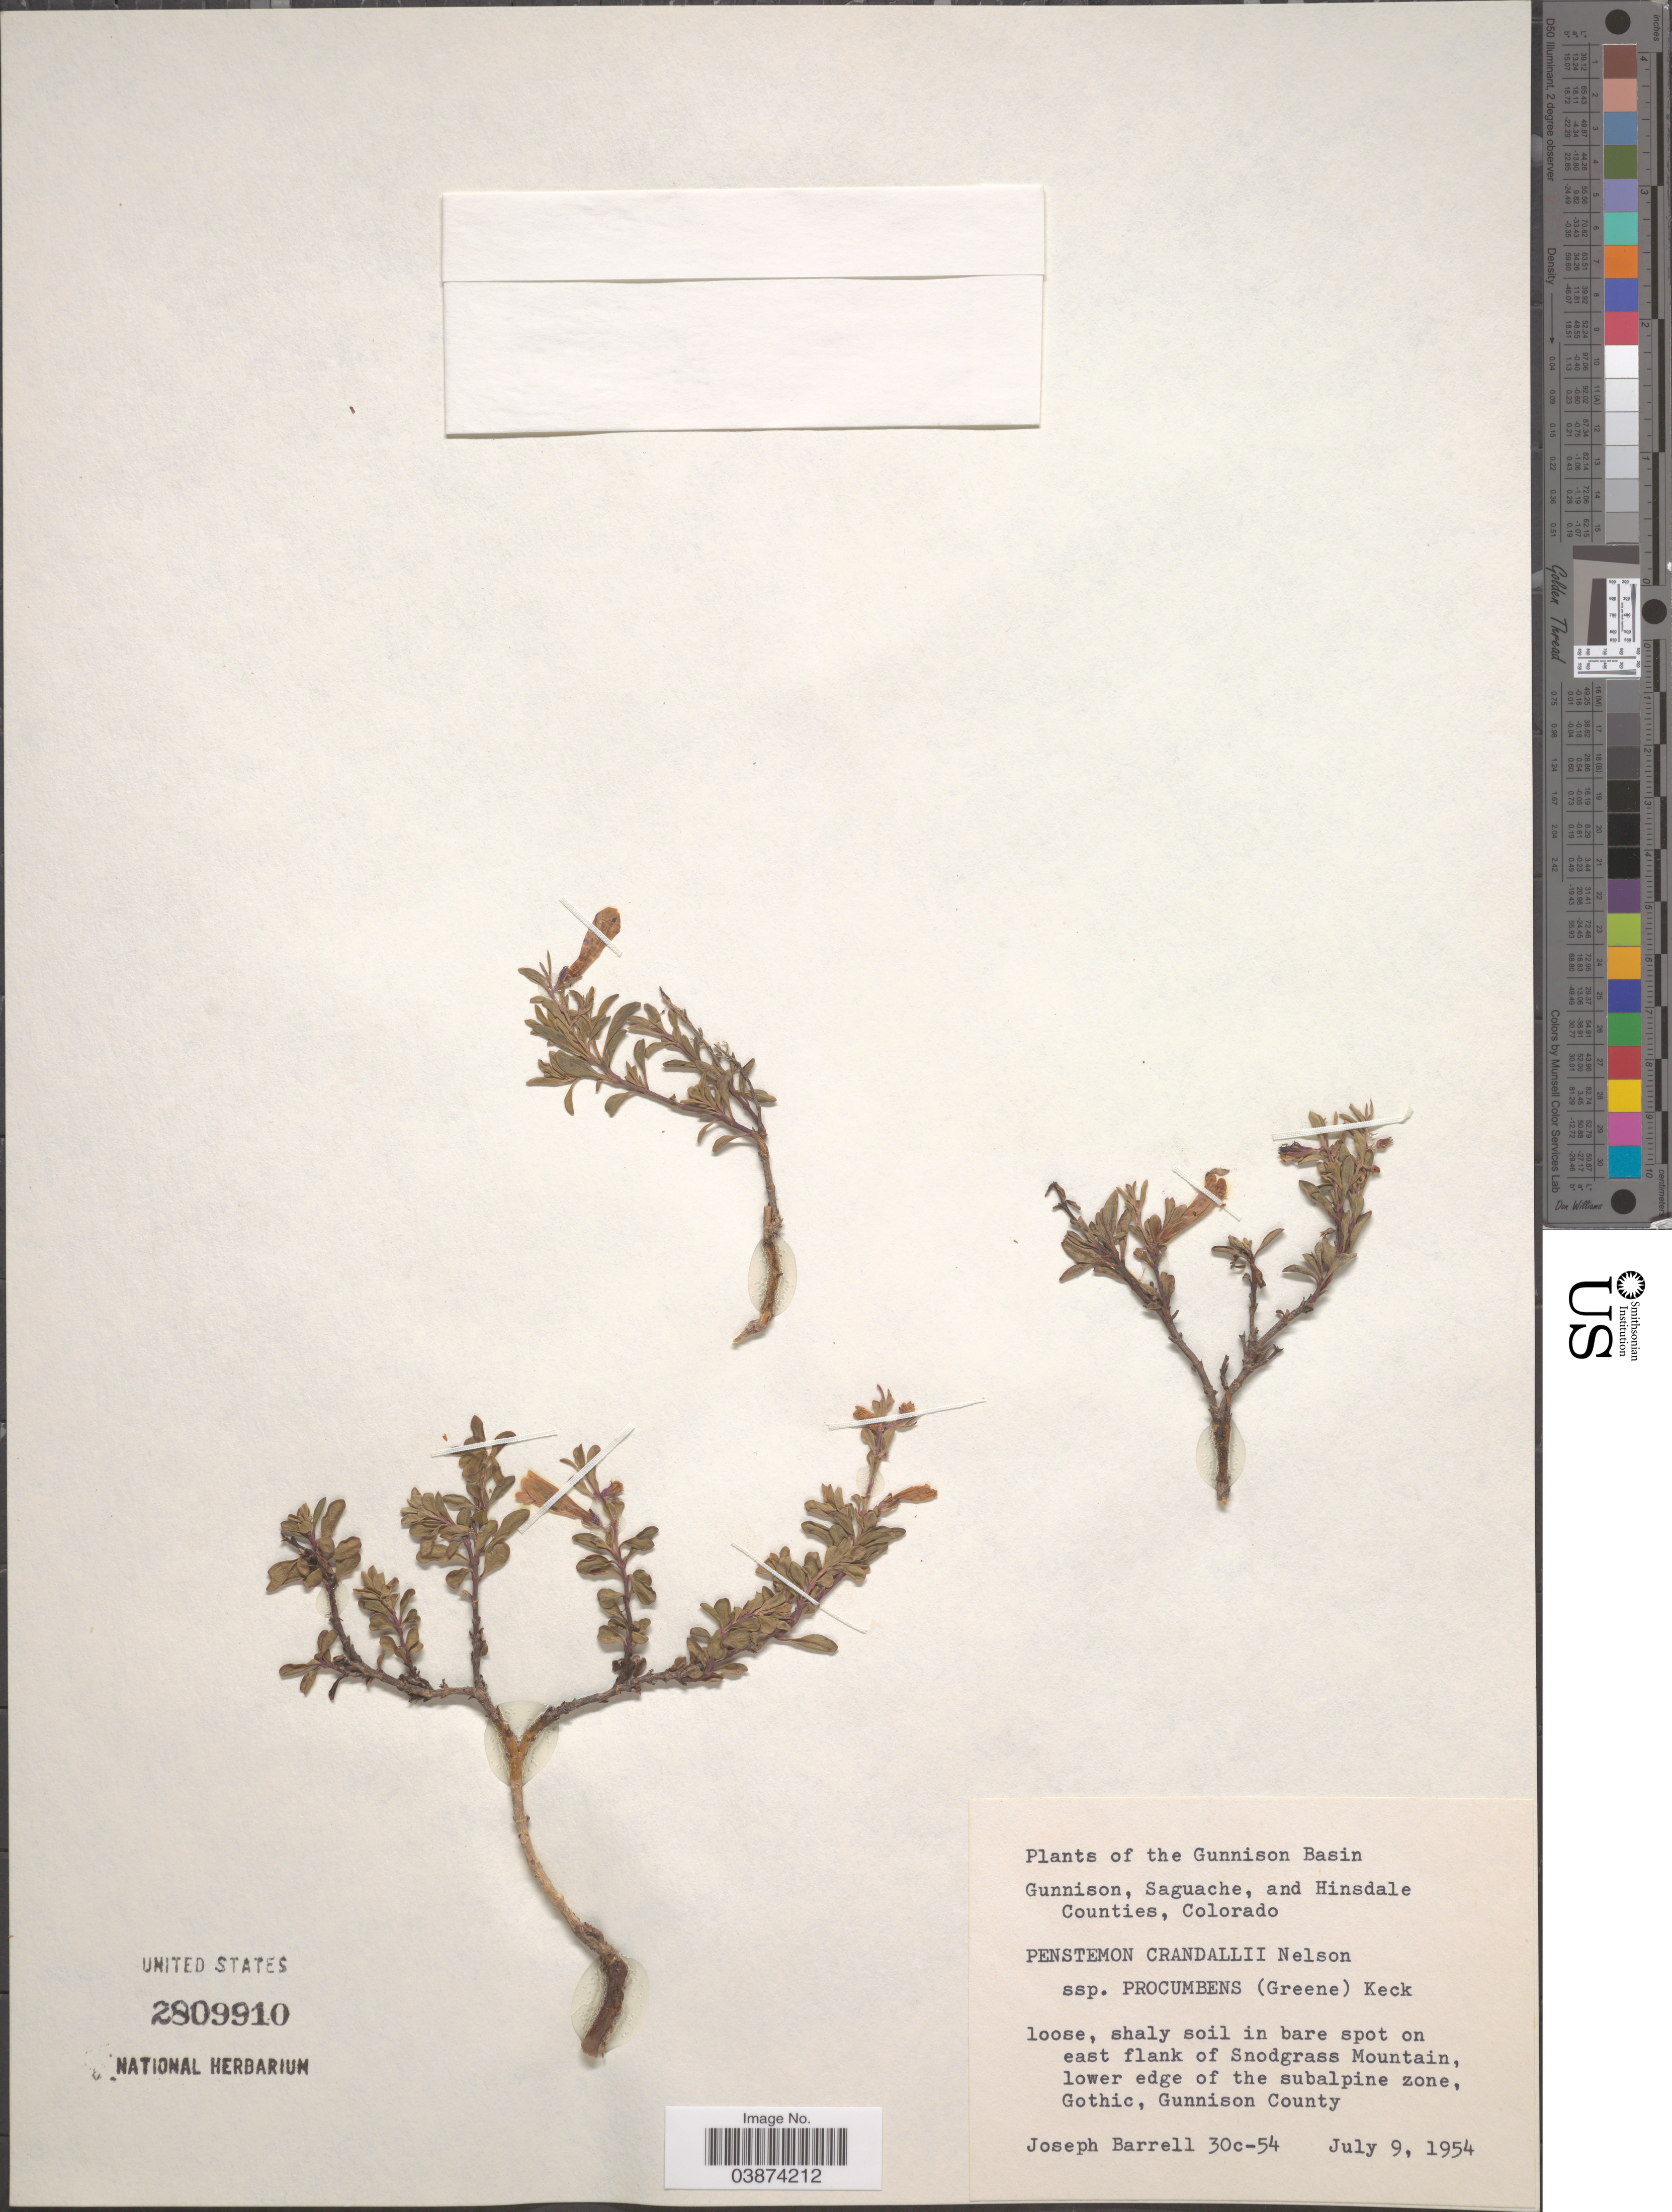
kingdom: Plantae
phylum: Tracheophyta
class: Magnoliopsida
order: Lamiales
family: Plantaginaceae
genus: Penstemon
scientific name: Penstemon crandallii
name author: A. Nelson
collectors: J. Barrell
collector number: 30c-54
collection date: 1954-07-09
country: United States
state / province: Colorado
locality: Gunnison Basin. Gunnison. Loose, shaly soil in bare spot on east flank of Snodgrass Mountain, lower edge of the subalpine zone, Gothic, Gunnison County.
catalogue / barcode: US 2809910